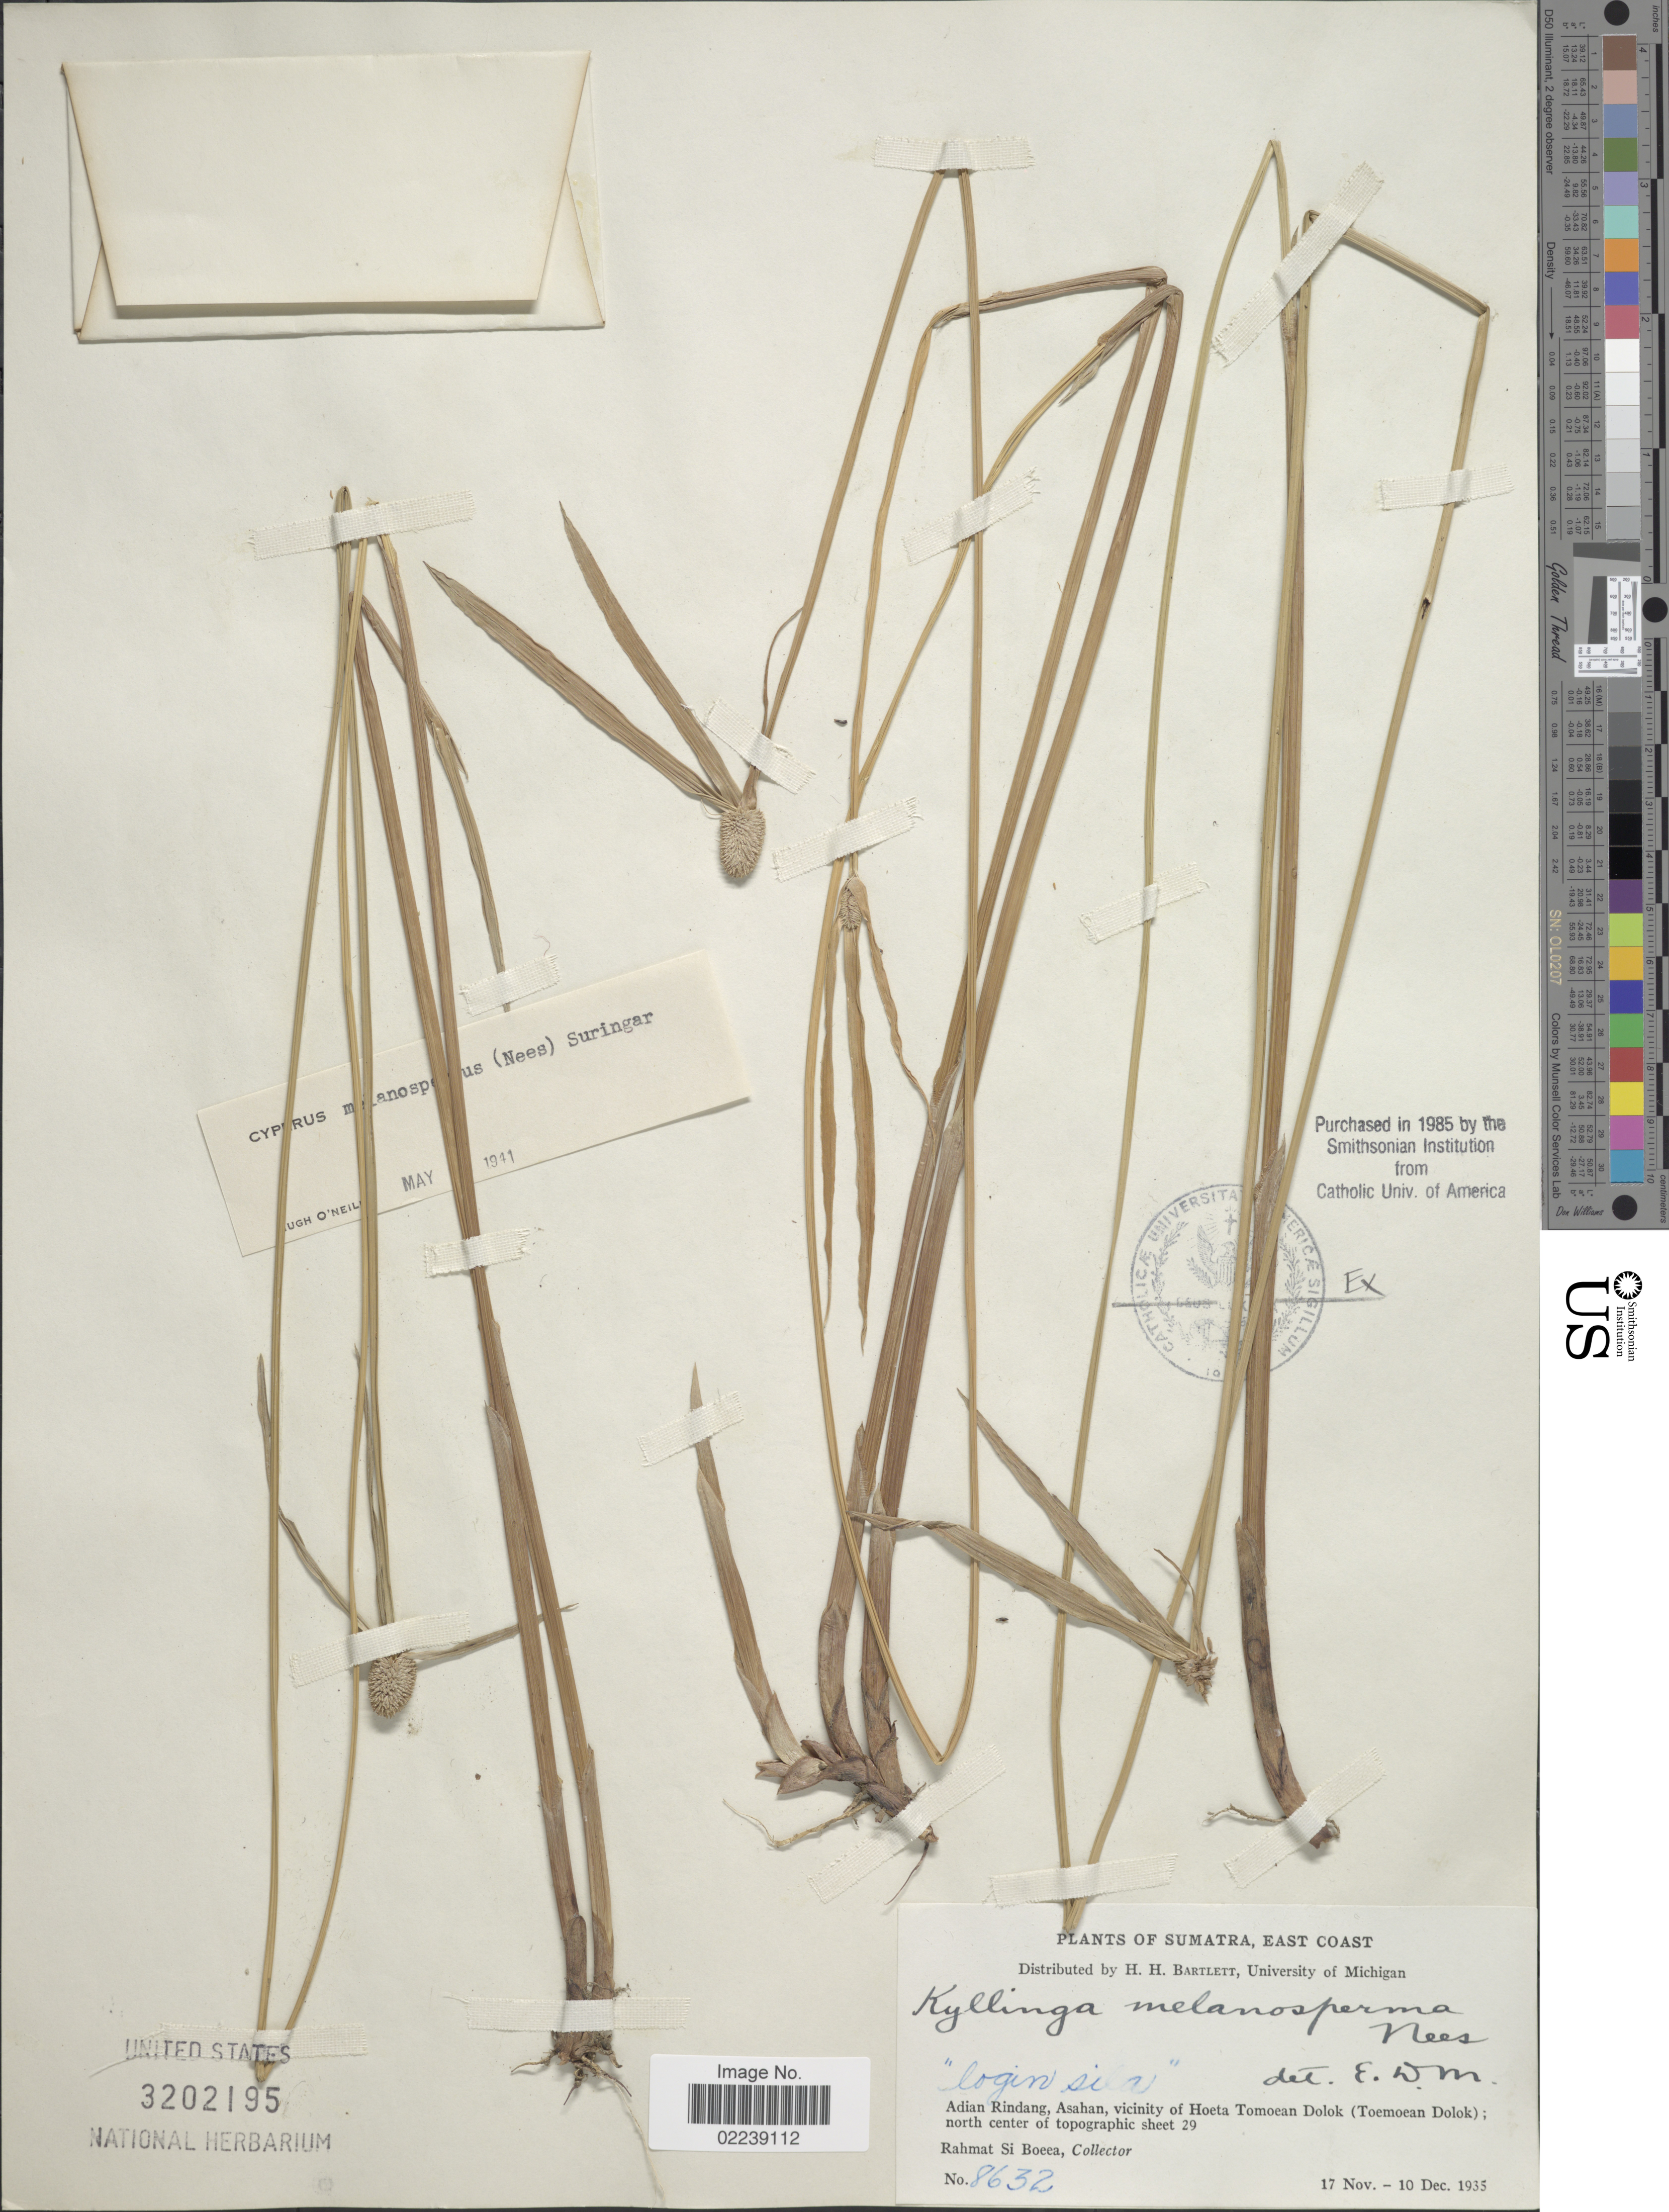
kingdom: Plantae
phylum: Tracheophyta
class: Liliopsida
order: Poales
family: Cyperaceae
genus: Cyperus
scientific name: Cyperus melanospermus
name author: (Nees) Valck. Sur.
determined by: Strong, M. T., (US), Smithsonian Institution - National Museum of Natural History (UNITED STATES)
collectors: Rahmat Si Boeea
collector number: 8632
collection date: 1935-11-17/1935-12-10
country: Indonesia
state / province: Sumatra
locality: East Coast, Adian Rindang, Asahan, vicinity of Hoeta Tomoean Dolok (Toemoean Dolok) ; north center of topographic sheet 29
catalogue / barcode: US 3202195